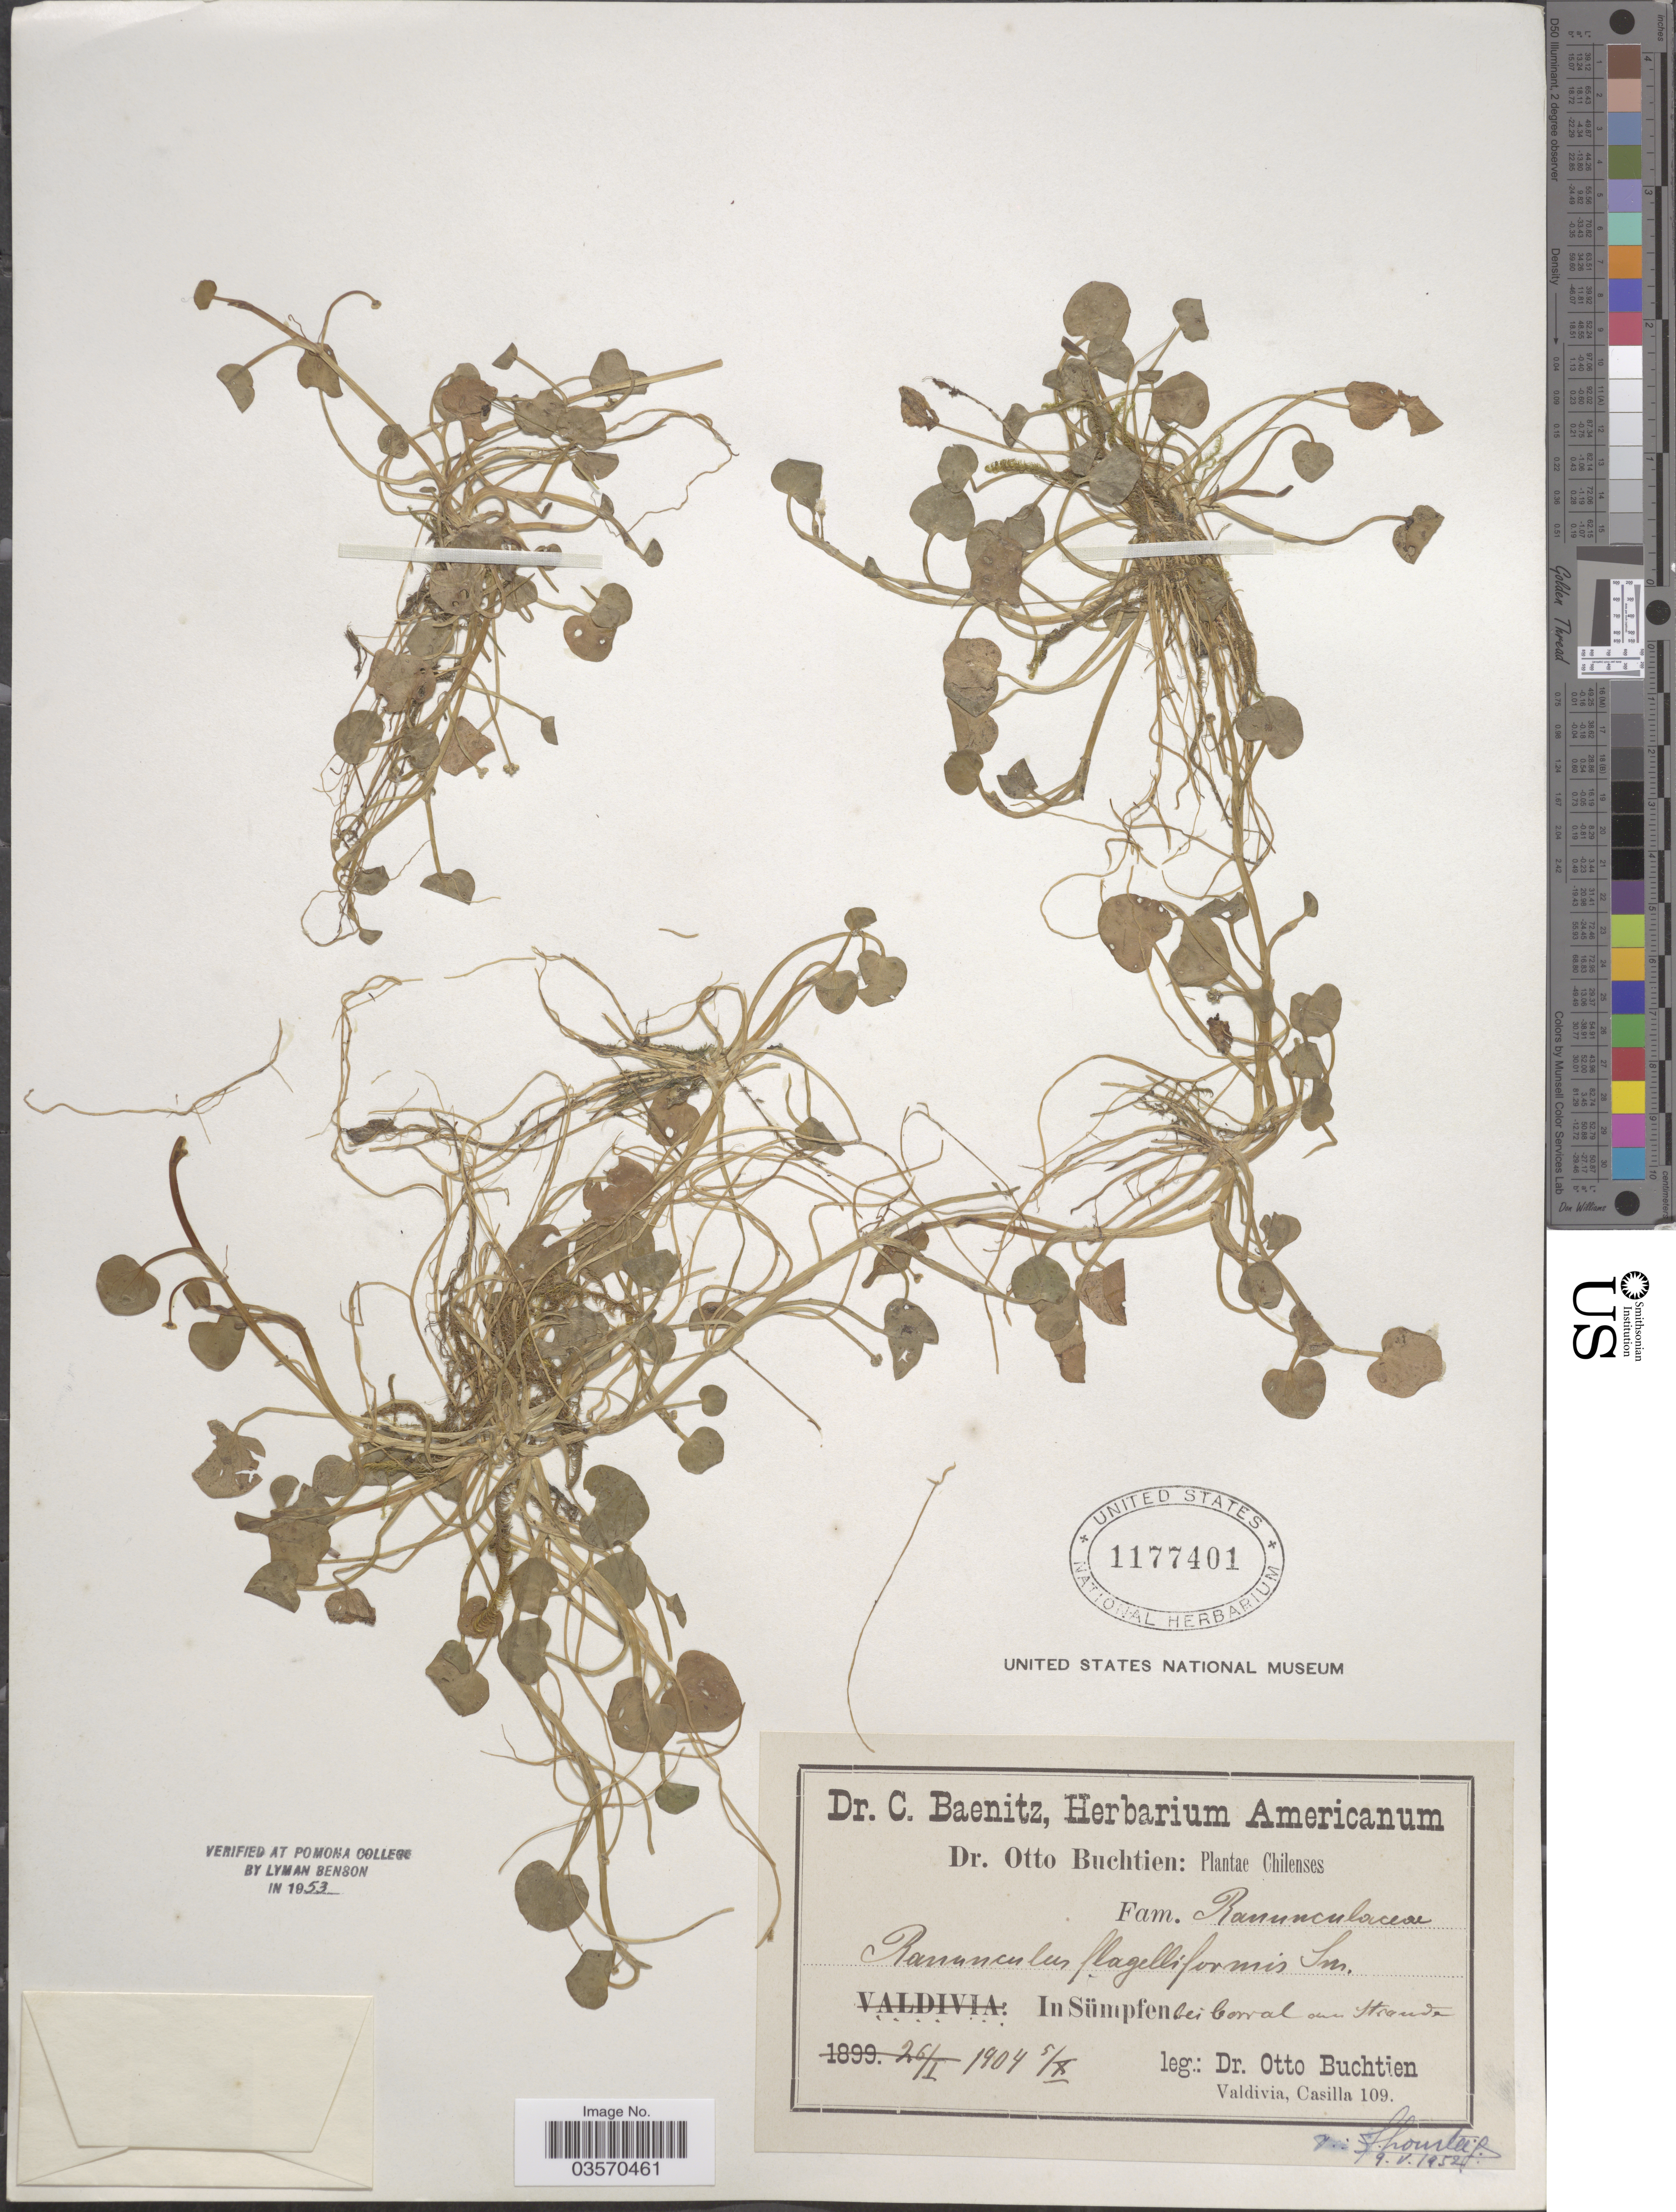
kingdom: Plantae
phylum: Tracheophyta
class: Magnoliopsida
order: Ranunculales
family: Ranunculaceae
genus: Ranunculus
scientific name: Ranunculus flagelliformis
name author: Sm.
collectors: O. Buchtien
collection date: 1904-10-05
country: Chile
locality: In Sümpfen bei Corral am Strande.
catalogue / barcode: US 1177401